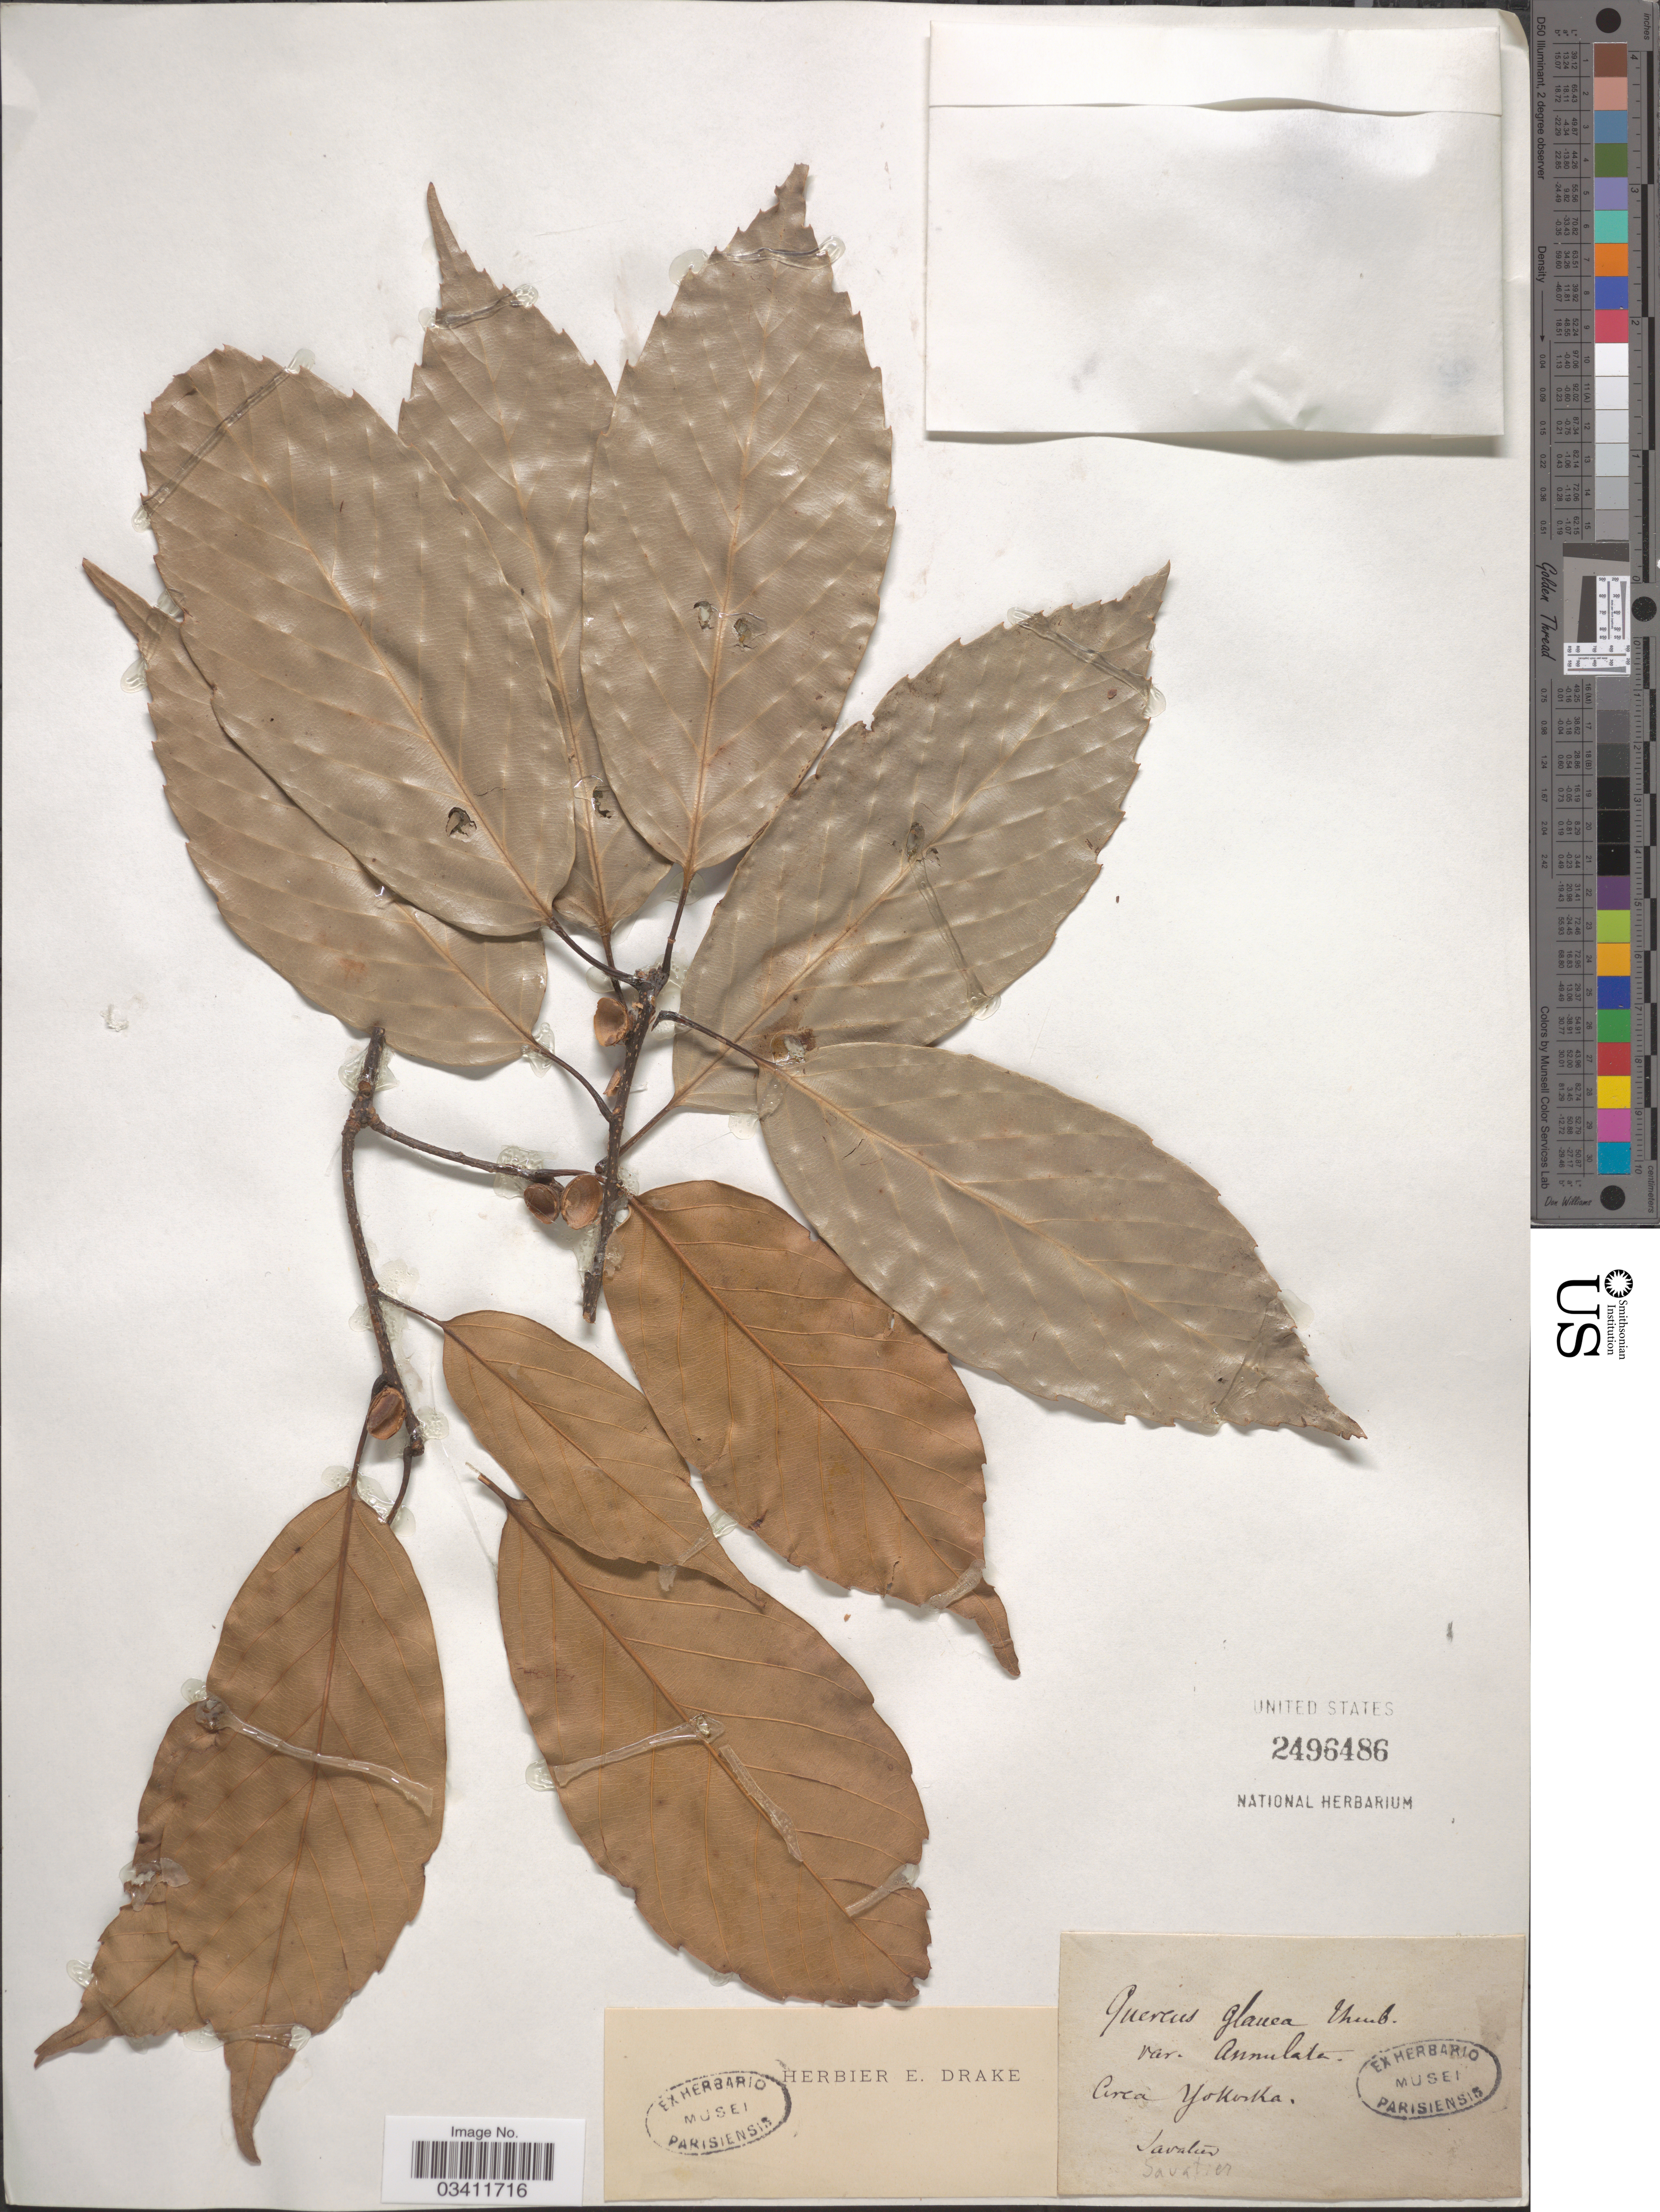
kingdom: Plantae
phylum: Tracheophyta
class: Magnoliopsida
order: Fagales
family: Fagaceae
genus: Quercus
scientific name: Quercus glauca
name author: Thunb.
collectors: Savatier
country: Japan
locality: Circa Yokoska.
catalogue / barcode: US 2496486